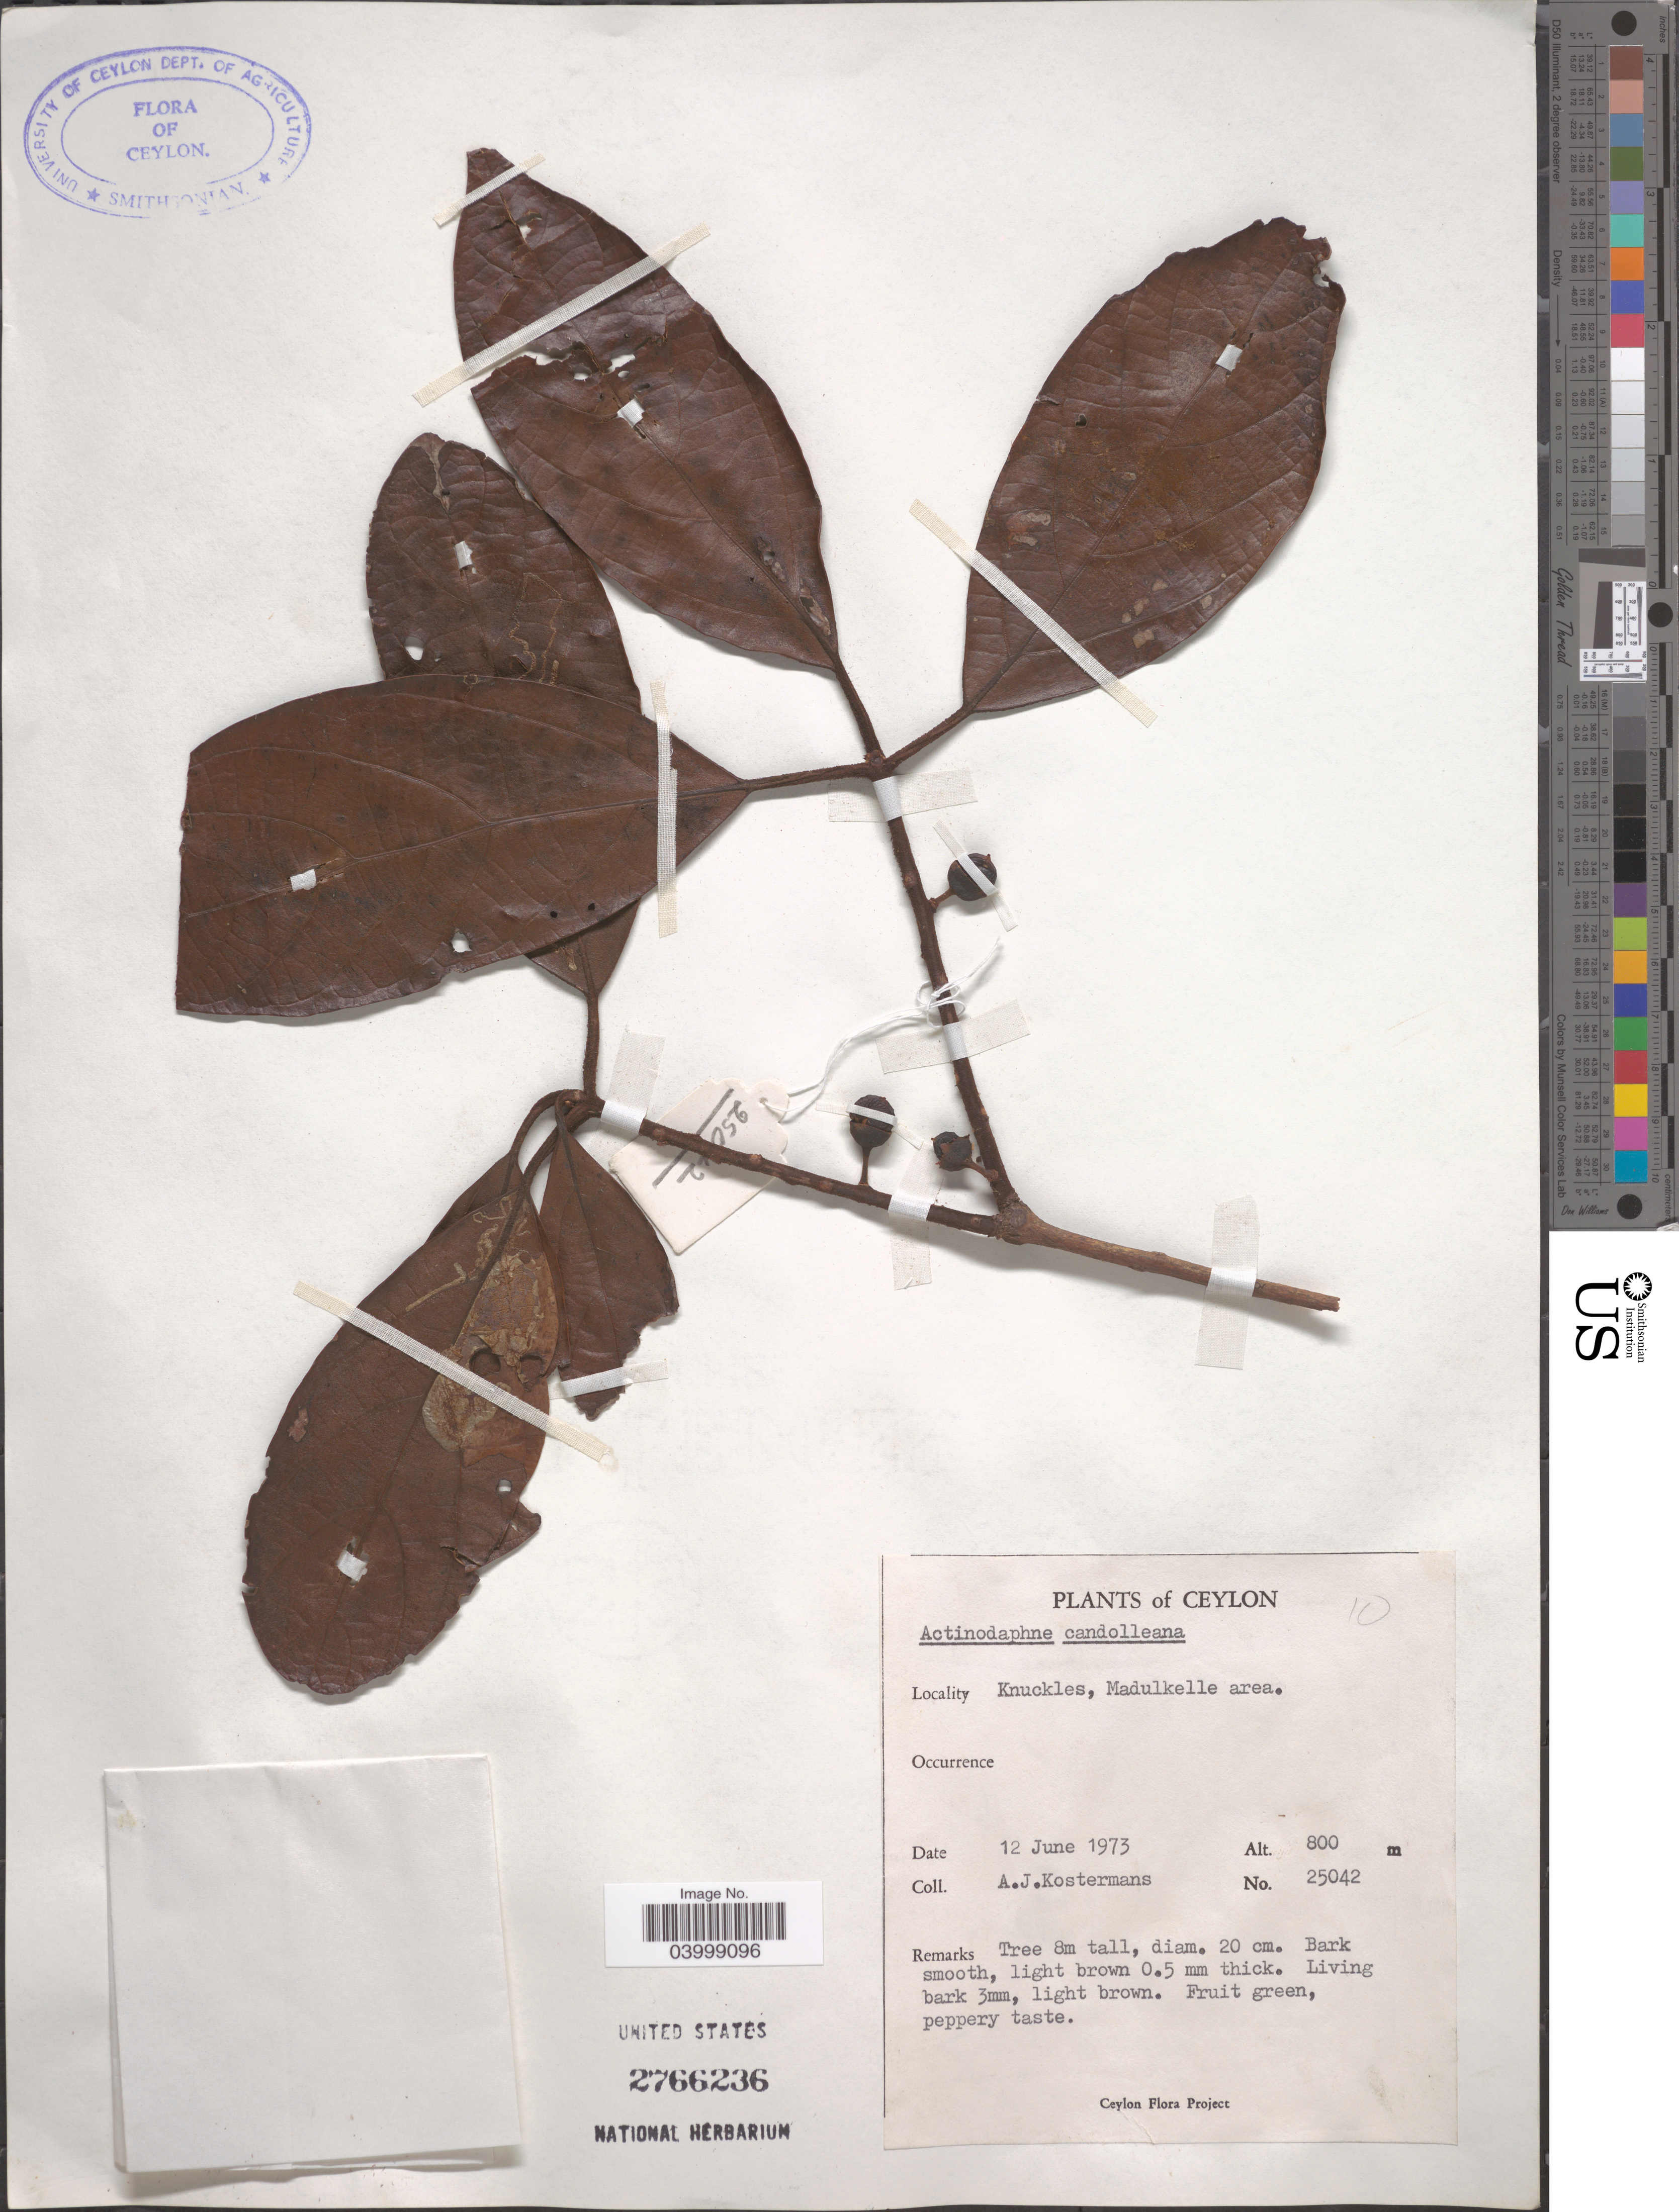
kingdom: Plantae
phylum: Tracheophyta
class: Magnoliopsida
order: Laurales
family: Lauraceae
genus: Actinodaphne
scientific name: Actinodaphne candolleana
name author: Meisn.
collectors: A. J. G. Kostermans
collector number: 25042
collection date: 1973-06-12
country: Sri Lanka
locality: Ceylon. Knuckles. Madulkelle area.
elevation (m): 800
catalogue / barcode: US 2766236